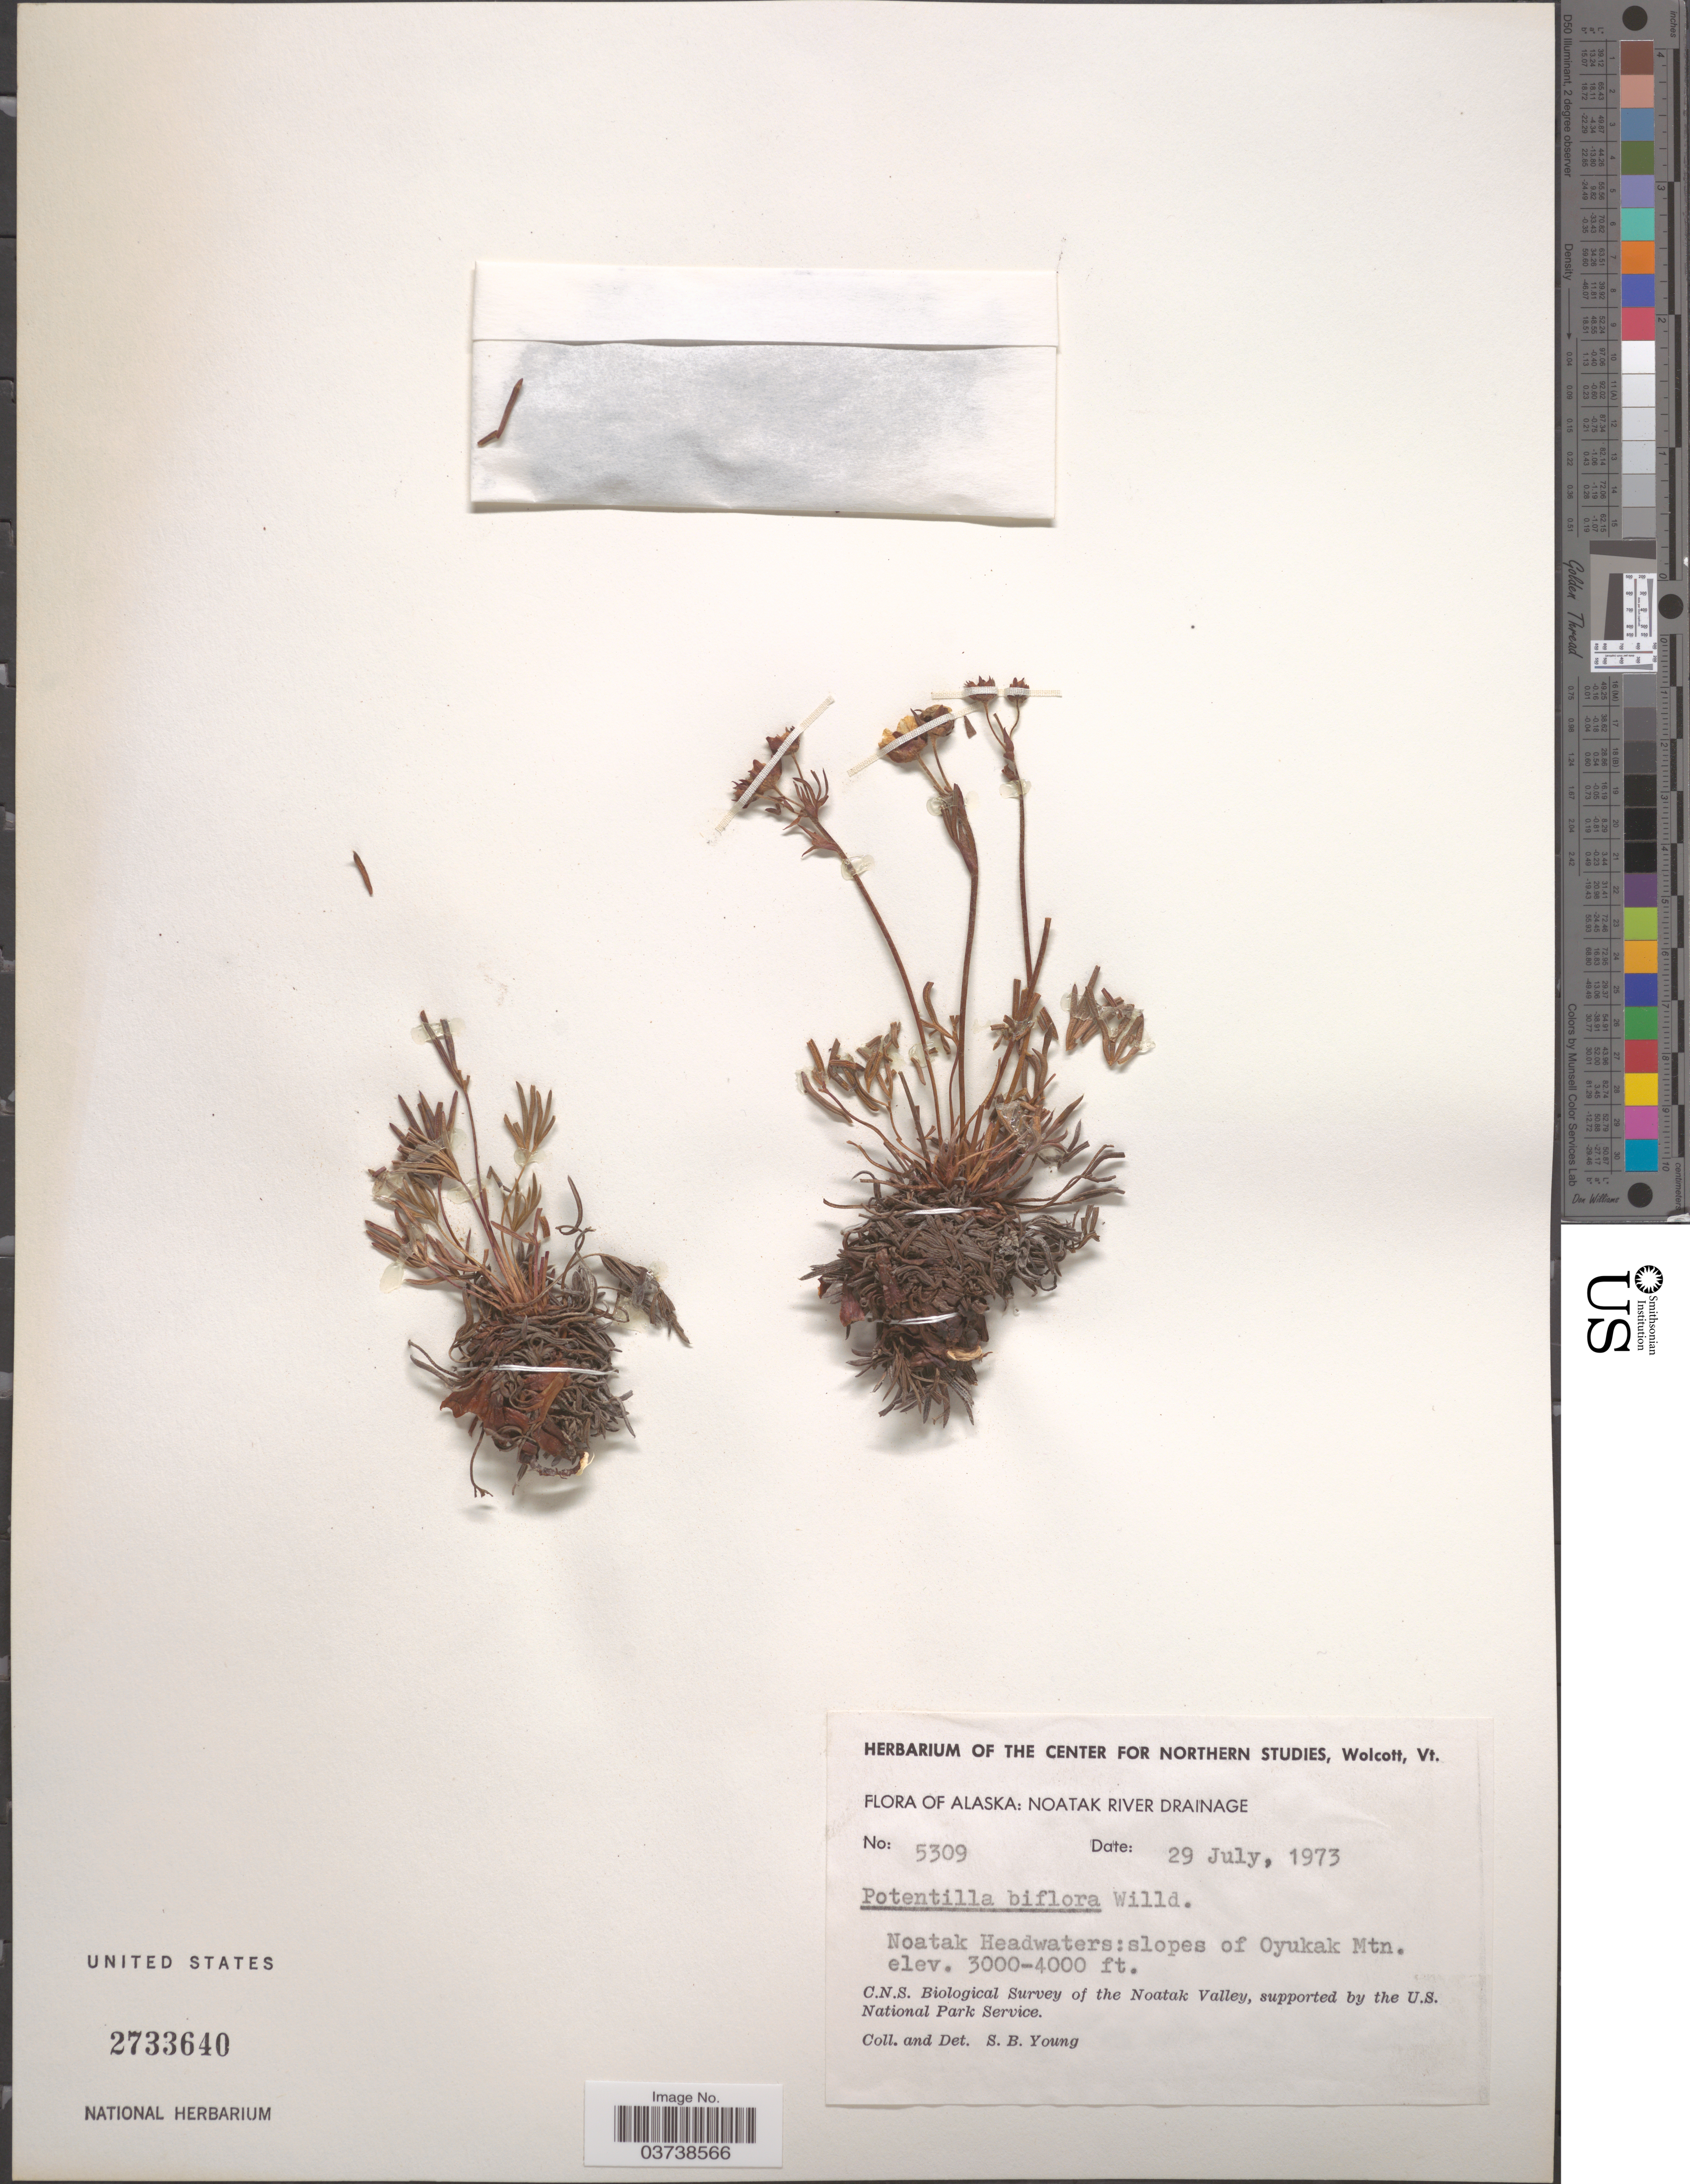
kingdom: Plantae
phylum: Tracheophyta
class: Magnoliopsida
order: Rosales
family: Rosaceae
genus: Potentilla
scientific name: Potentilla biflora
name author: Willd. ex Schltdl.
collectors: S. Young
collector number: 5309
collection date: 1973-07-29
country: United States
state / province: Alaska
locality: Noatak River Drainage. Noatak Headwaters: slopes of Oyukak Mtn. Noatak Valley.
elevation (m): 914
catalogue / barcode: US 2733640